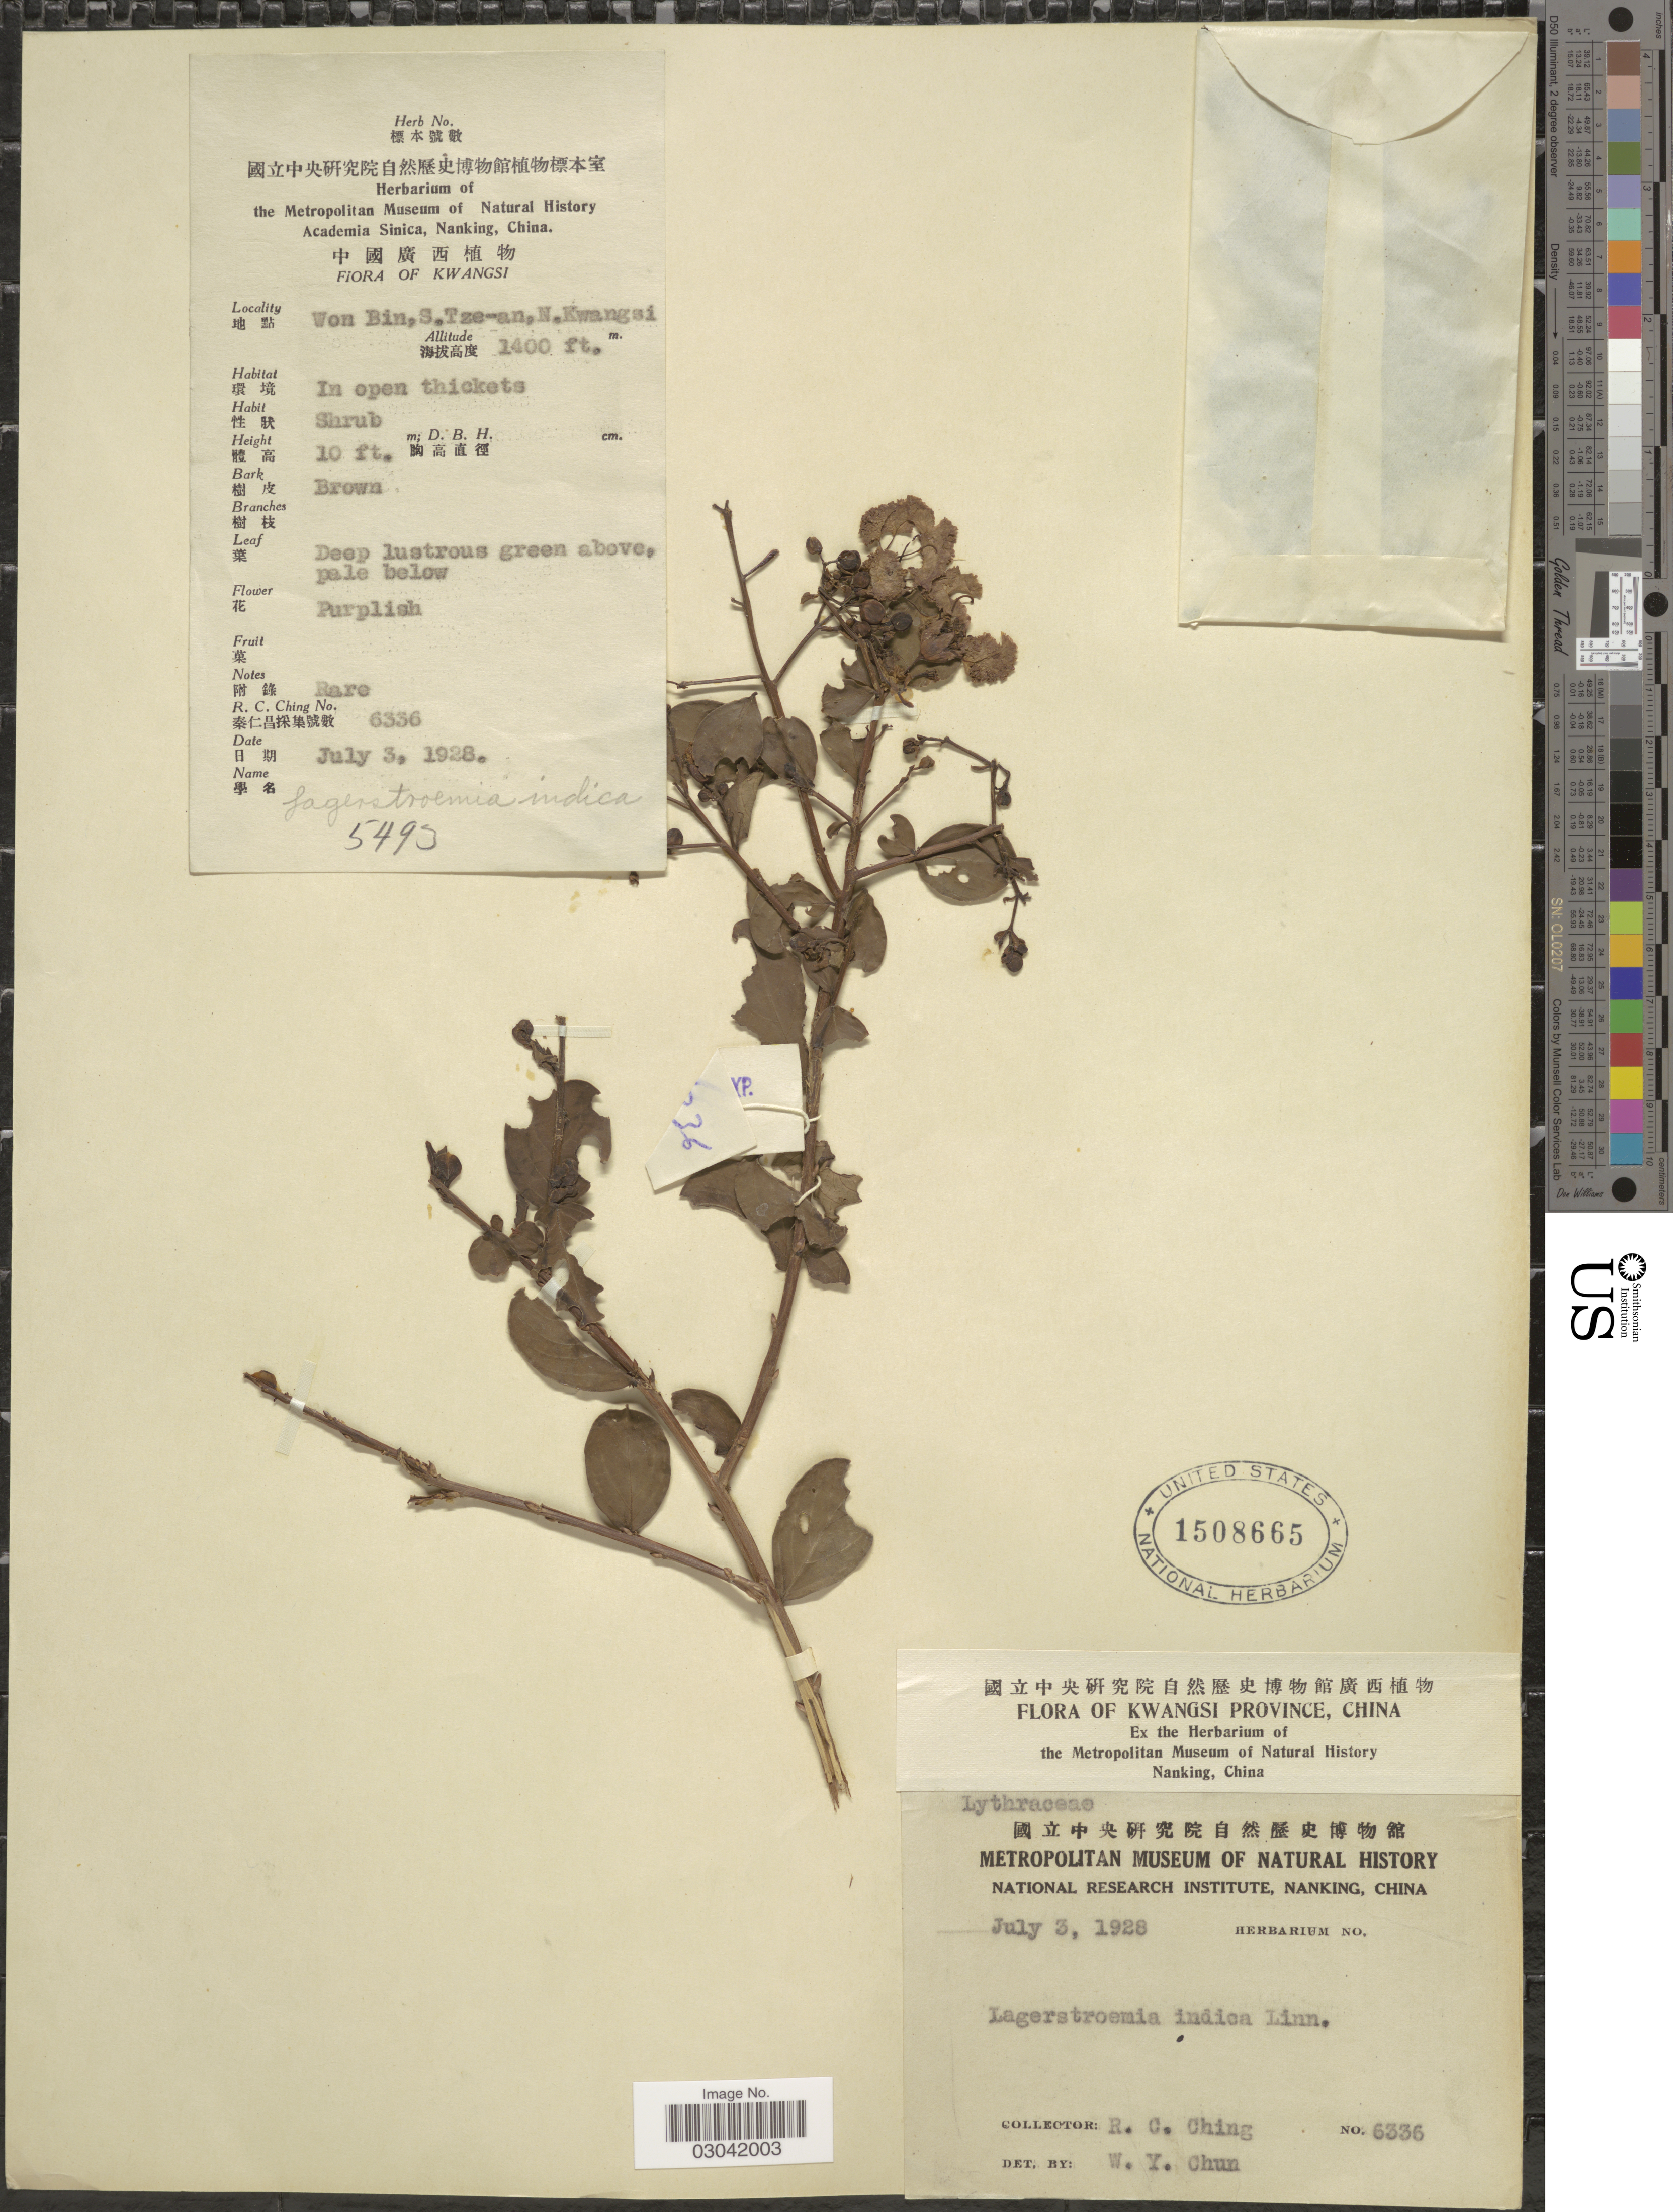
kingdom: Plantae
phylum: Tracheophyta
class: Magnoliopsida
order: Myrtales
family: Lythraceae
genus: Lagerstroemia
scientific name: Lagerstroemia indica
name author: L.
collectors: R. C. Ching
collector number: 6336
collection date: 1928-07-03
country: China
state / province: Guangxi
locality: Kwangsi Province. Kwangsi, Won Bin, S.Tze-an, N. Kwangsi.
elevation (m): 427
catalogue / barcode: US 1508665